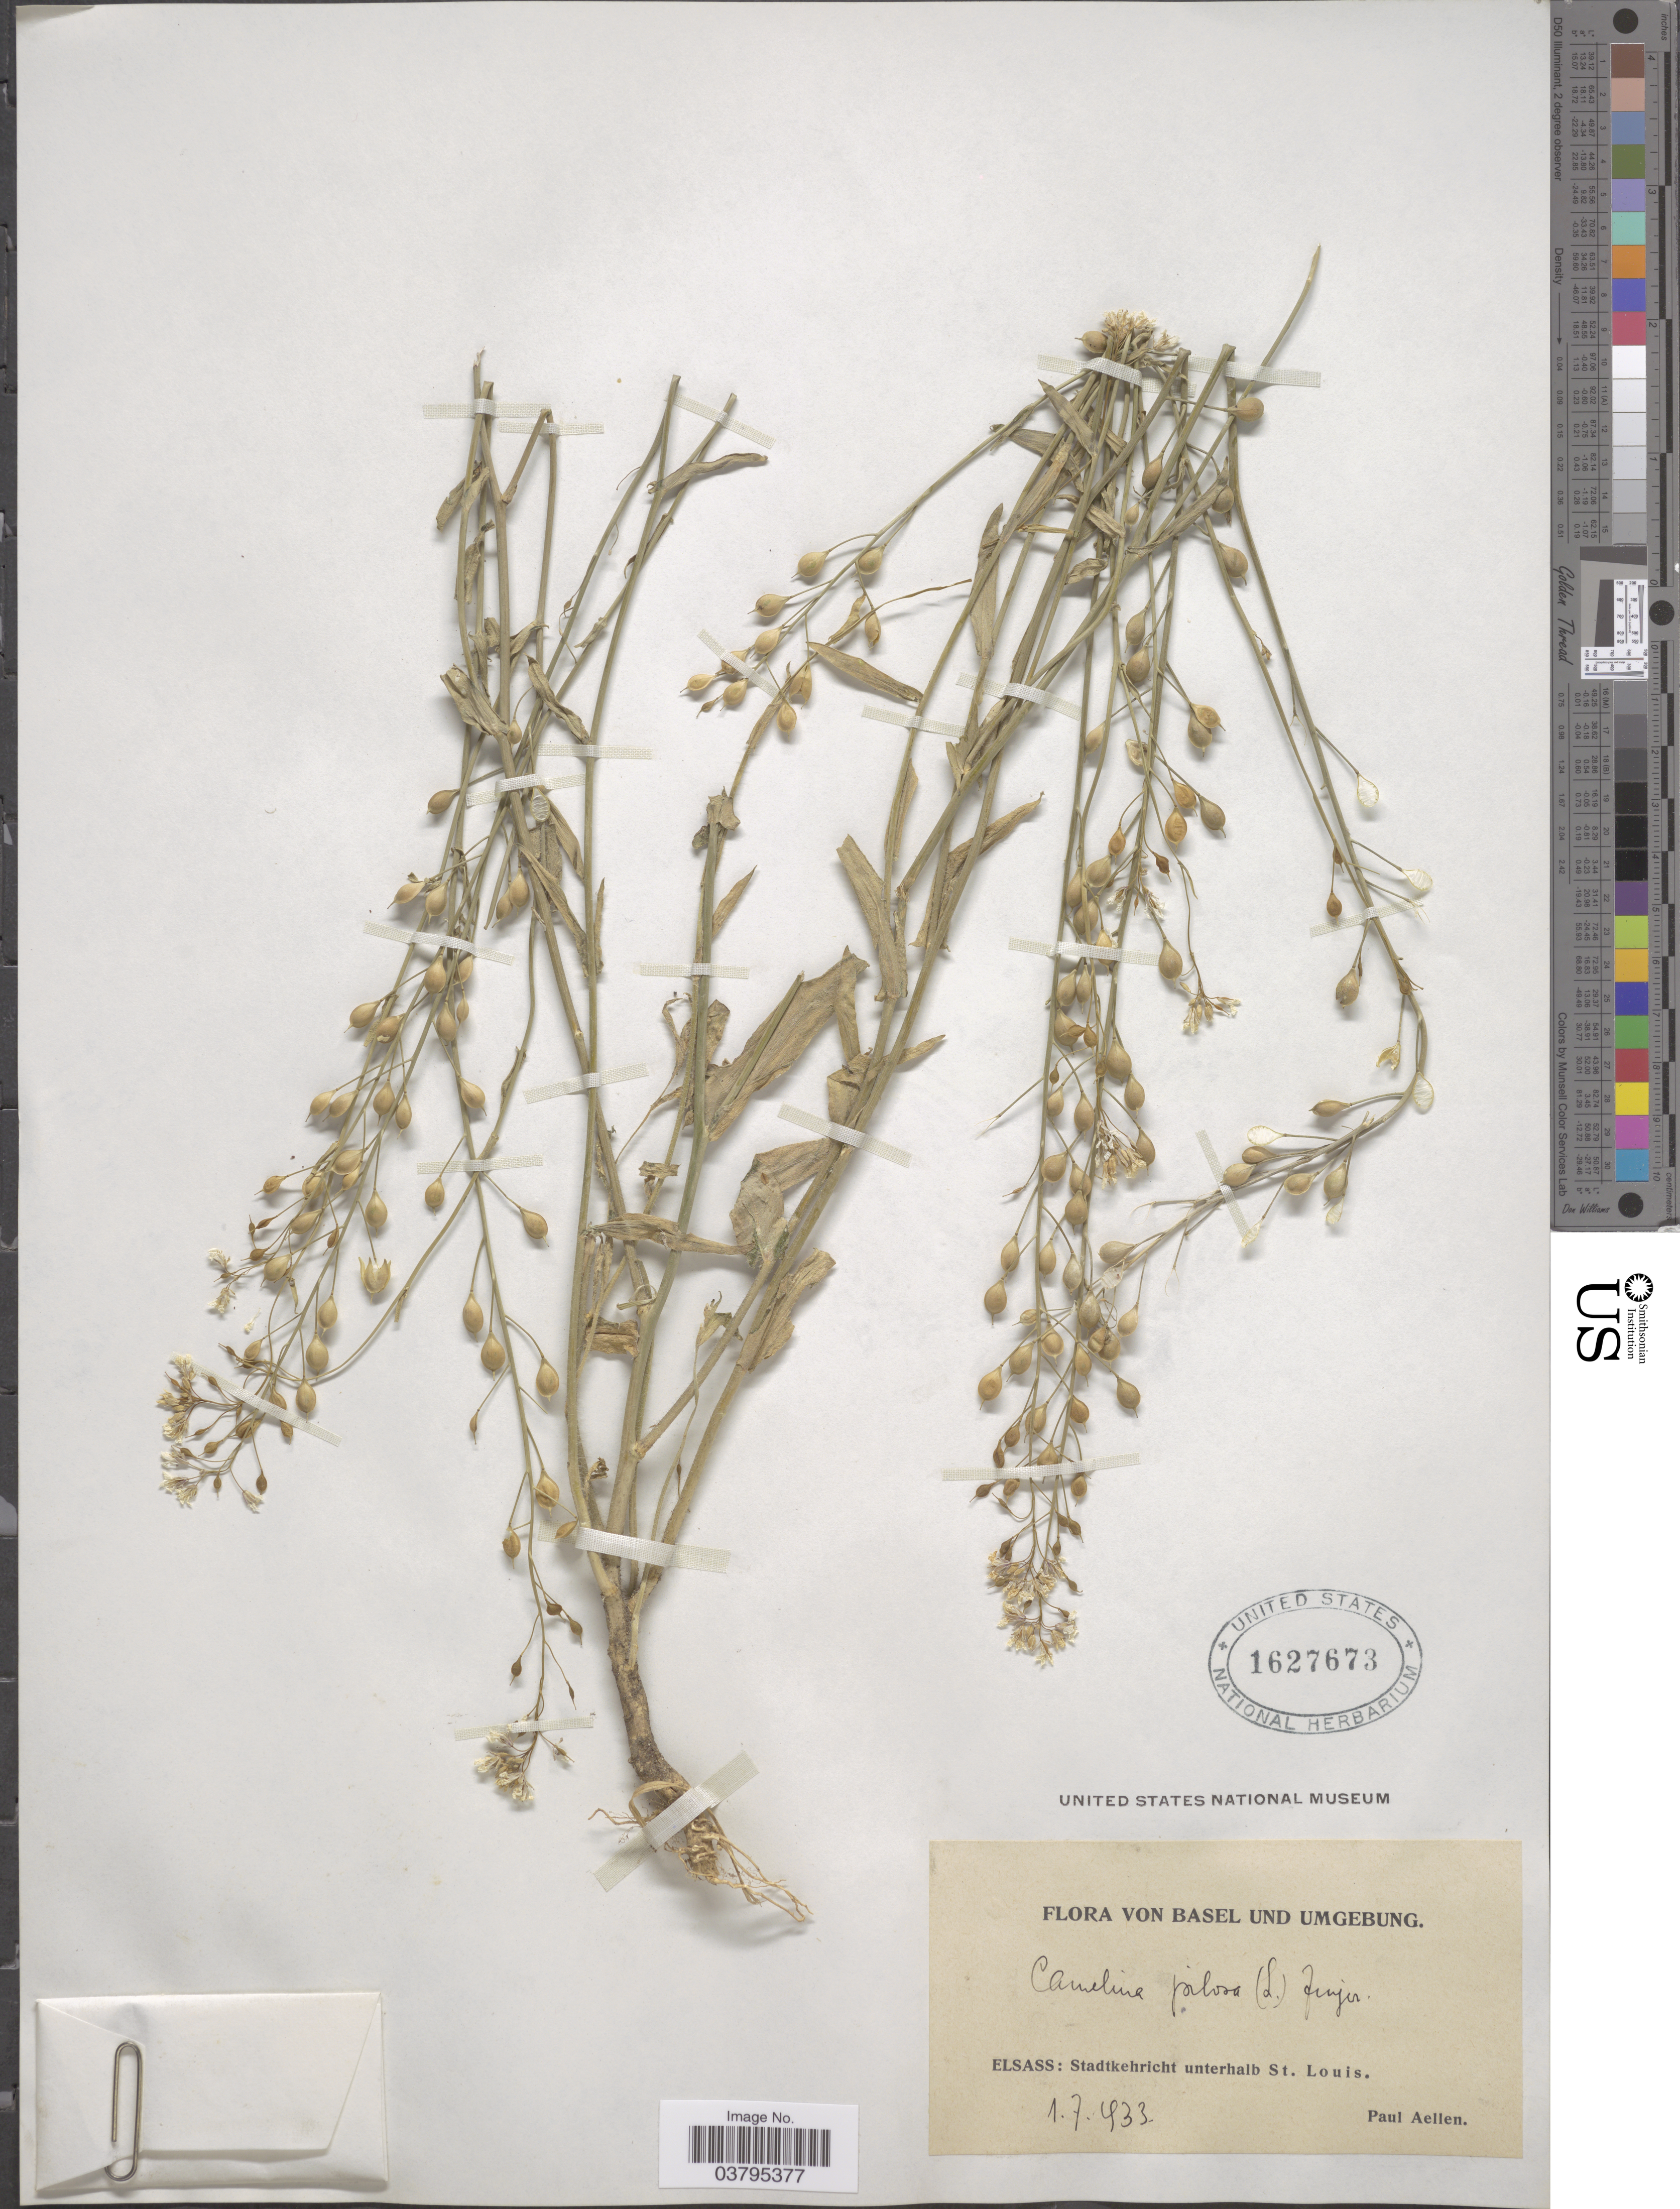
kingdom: Plantae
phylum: Tracheophyta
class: Magnoliopsida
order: Brassicales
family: Brassicaceae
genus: Camelina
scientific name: Camelina pilosa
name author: N.W. Zinger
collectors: P. Aellen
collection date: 1933-07-01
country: Switzerland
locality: Basel und Umgebung. Elsass: Stadtkehricht unterhalb St. Louis.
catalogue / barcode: US 1627673